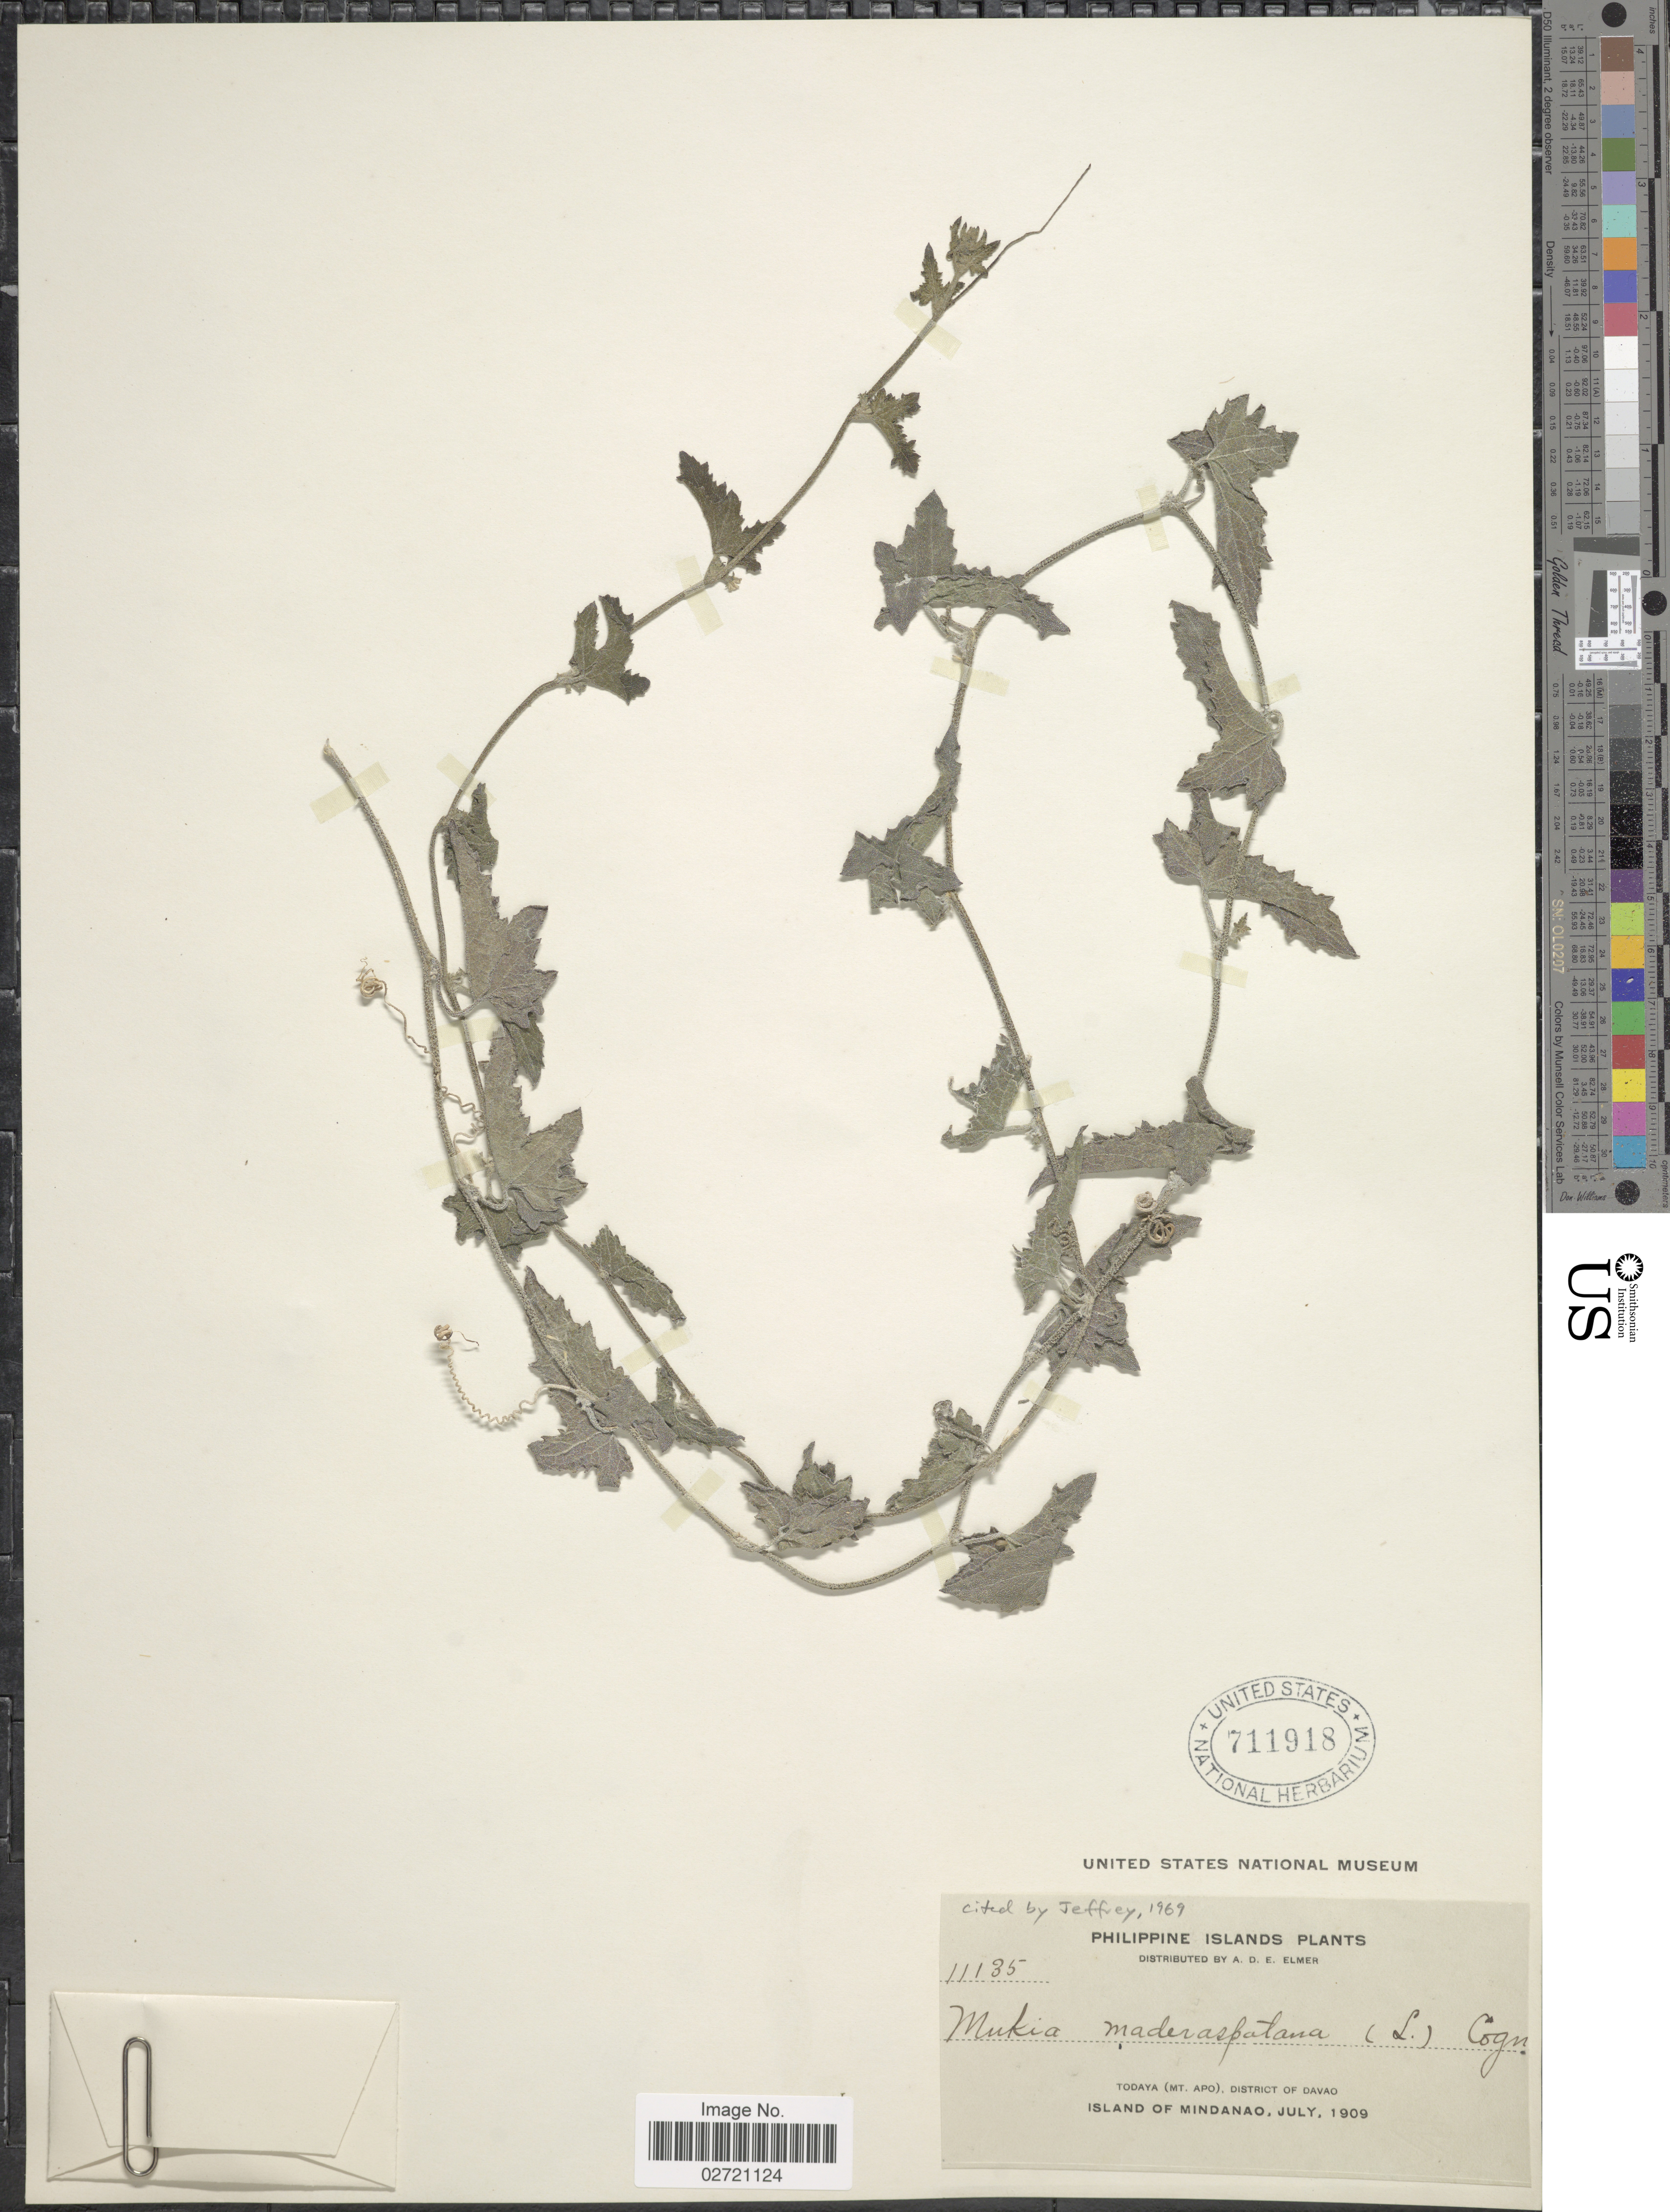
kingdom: Plantae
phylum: Tracheophyta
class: Magnoliopsida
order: Cucurbitales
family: Cucurbitaceae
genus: Cucumis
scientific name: Cucumis maderaspatanus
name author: L.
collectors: A. D. E. Elmer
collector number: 11135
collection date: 1909-07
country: Philippines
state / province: Davao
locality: Todaya (Mt. Apo), Island of Mindanao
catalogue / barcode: US 711918